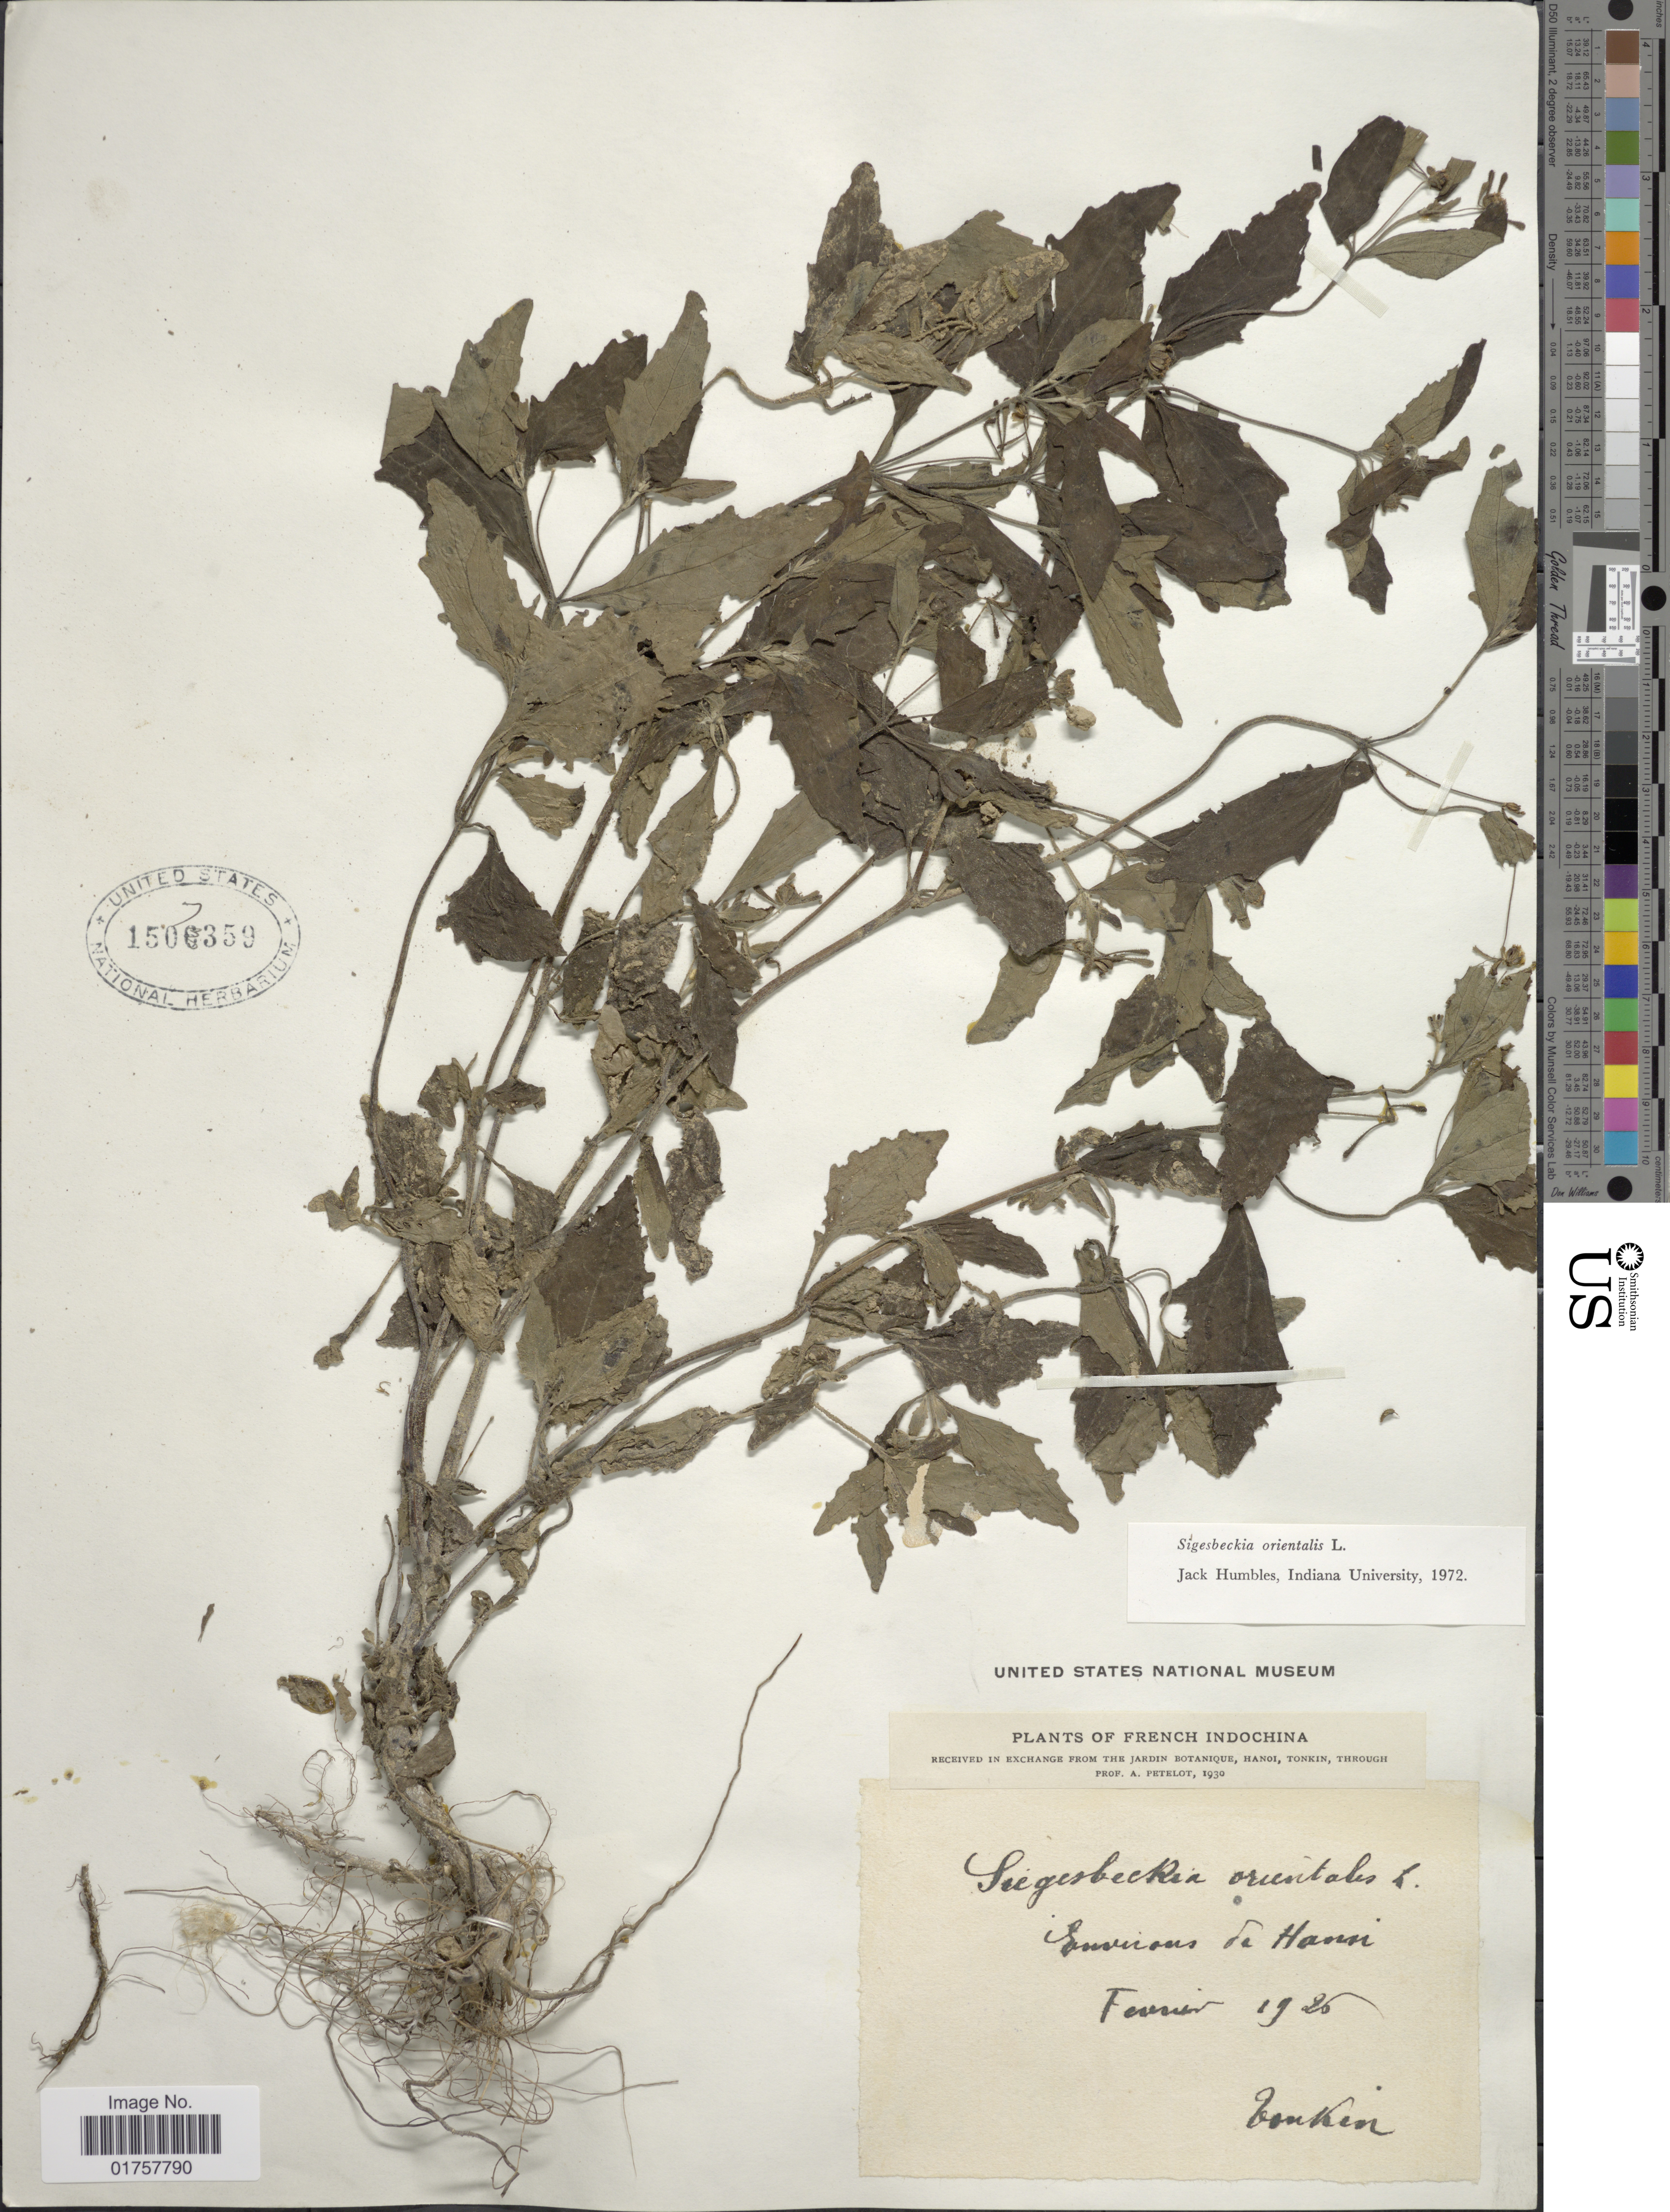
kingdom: Plantae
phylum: Tracheophyta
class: Magnoliopsida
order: Asterales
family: Asteraceae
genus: Sigesbeckia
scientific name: Sigesbeckia orientalis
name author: L.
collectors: A. Petelot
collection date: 1926-02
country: Vietnam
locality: French indochina, Tonkin. Environs de Hansi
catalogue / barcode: US 1507359